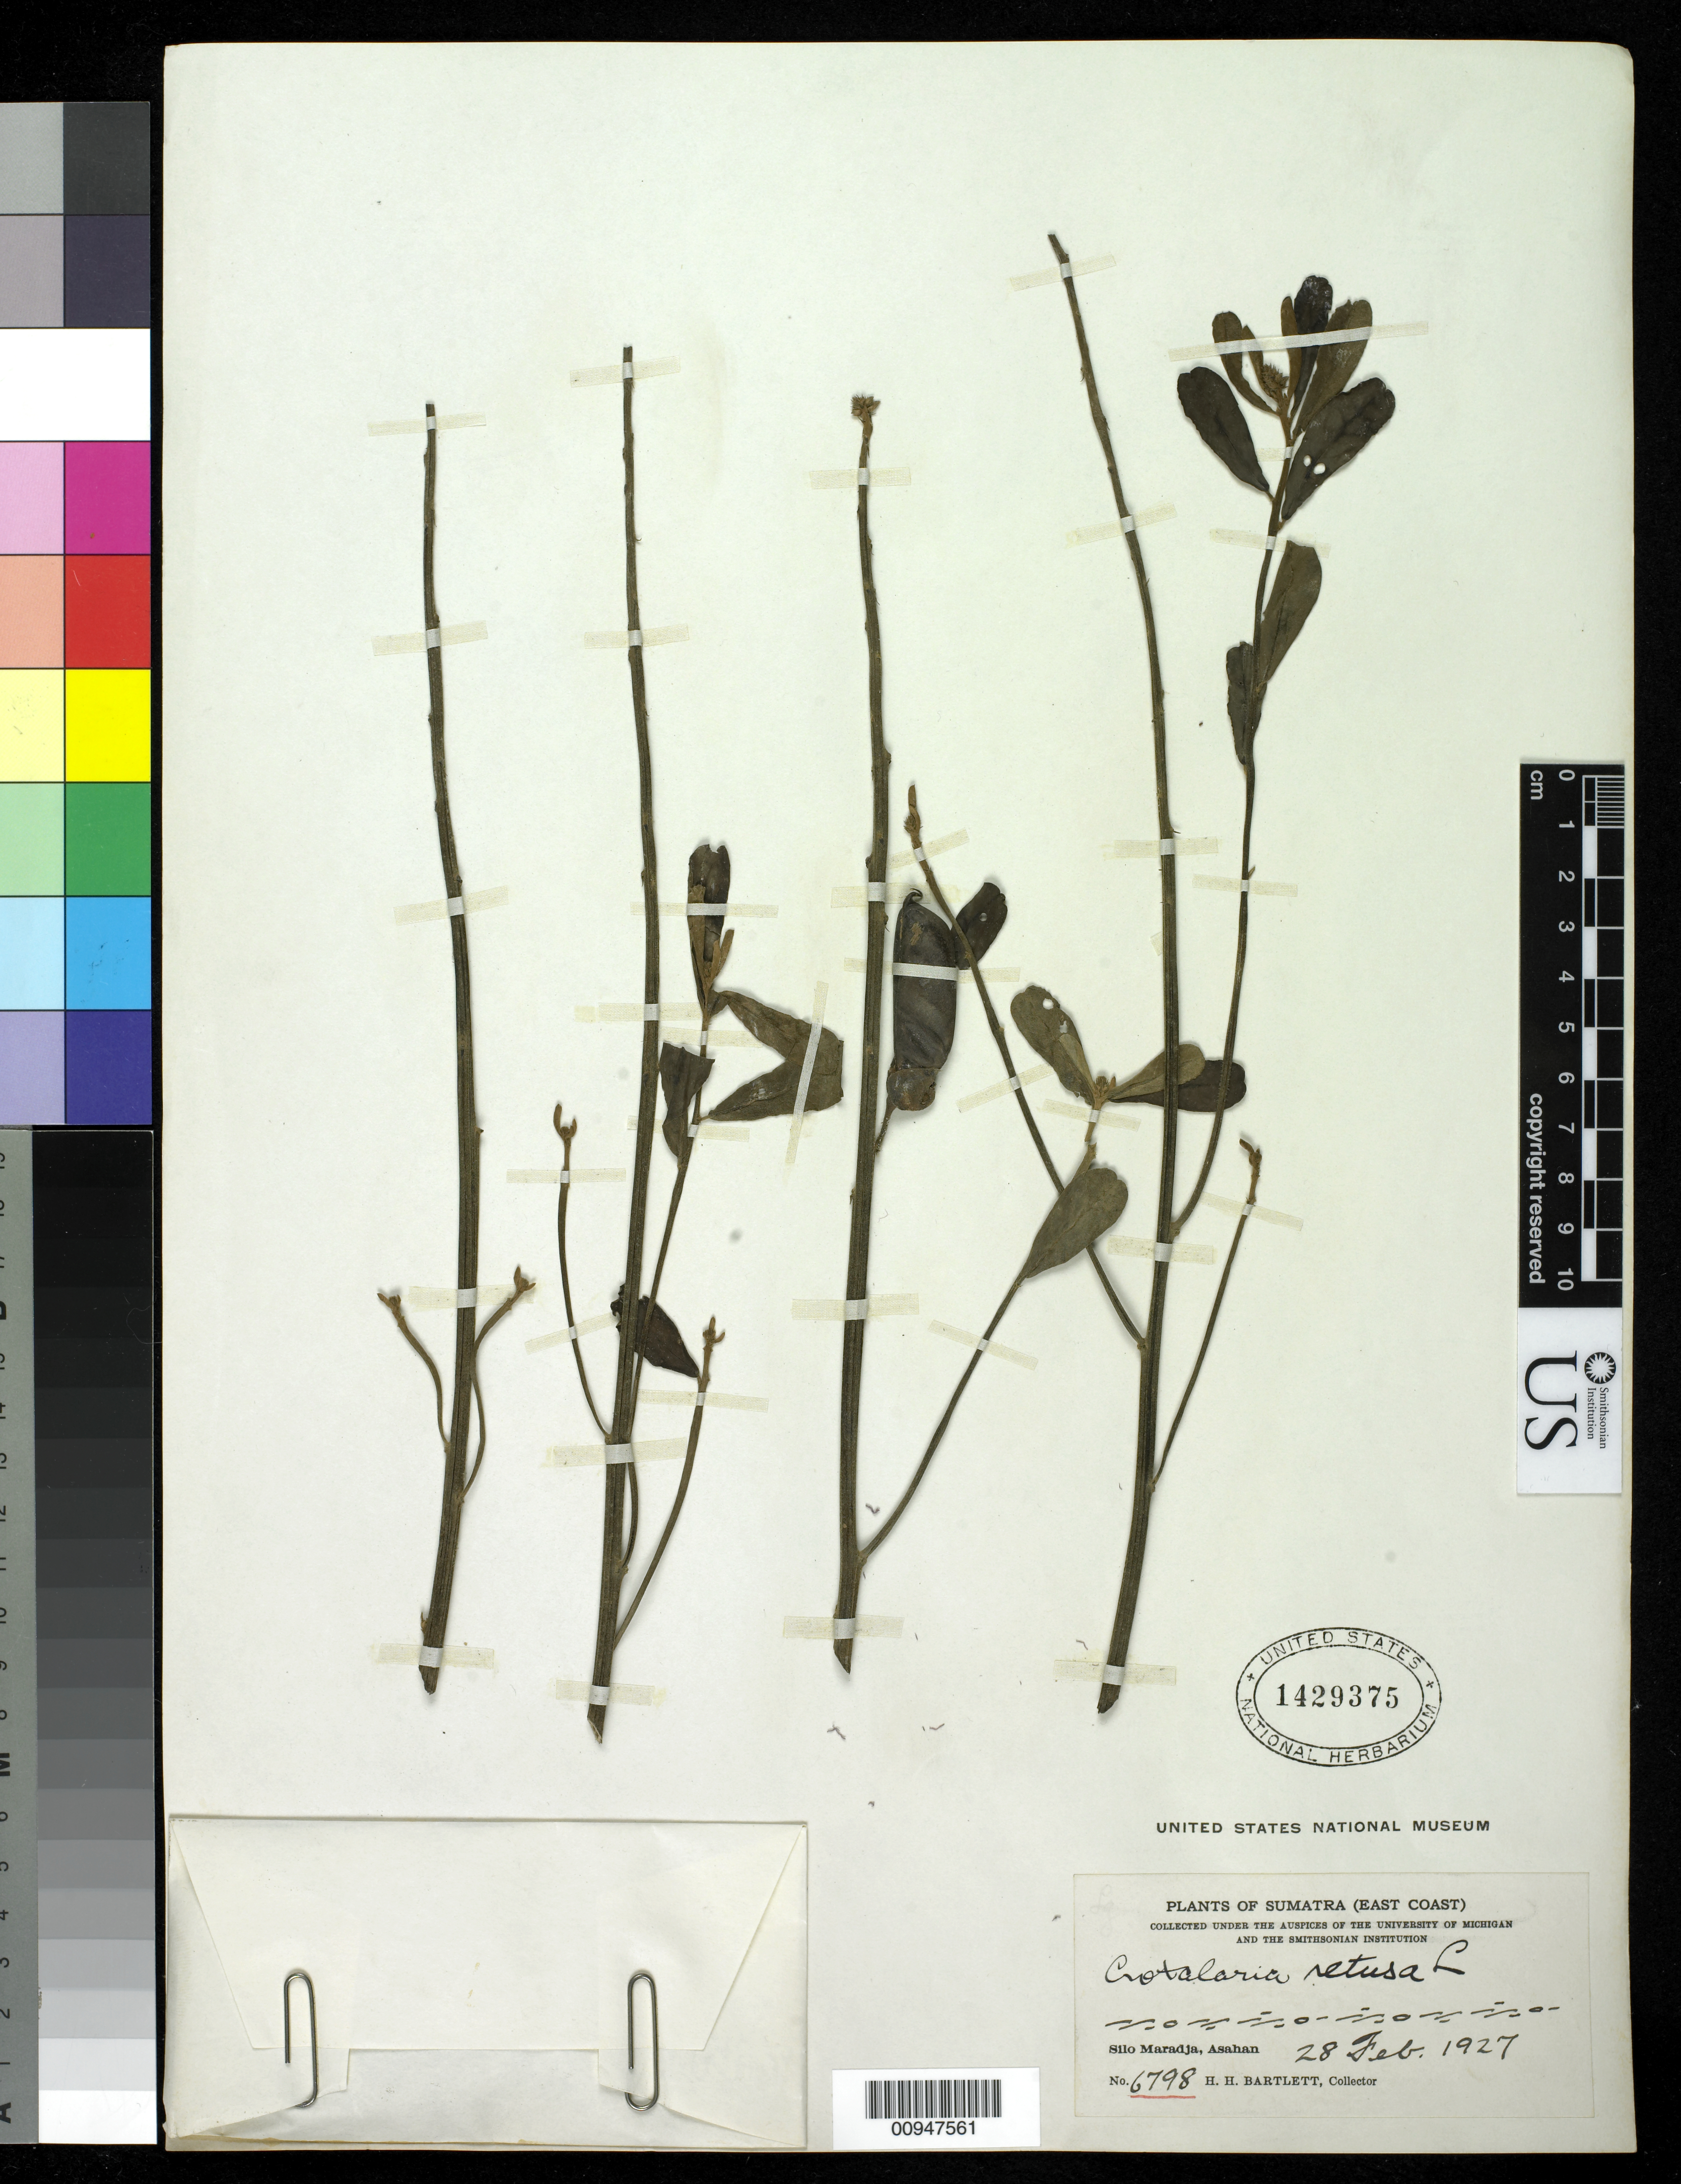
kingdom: Plantae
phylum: Tracheophyta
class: Magnoliopsida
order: Fabales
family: Fabaceae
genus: Crotalaria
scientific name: Crotalaria retusa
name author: L.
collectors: H. H. Bartlett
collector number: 6798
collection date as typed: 28 Feb 1927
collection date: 1927-02-28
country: Indonesia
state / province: Sumatra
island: Sumatra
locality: Silo Maradja Asahan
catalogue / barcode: US 1429375